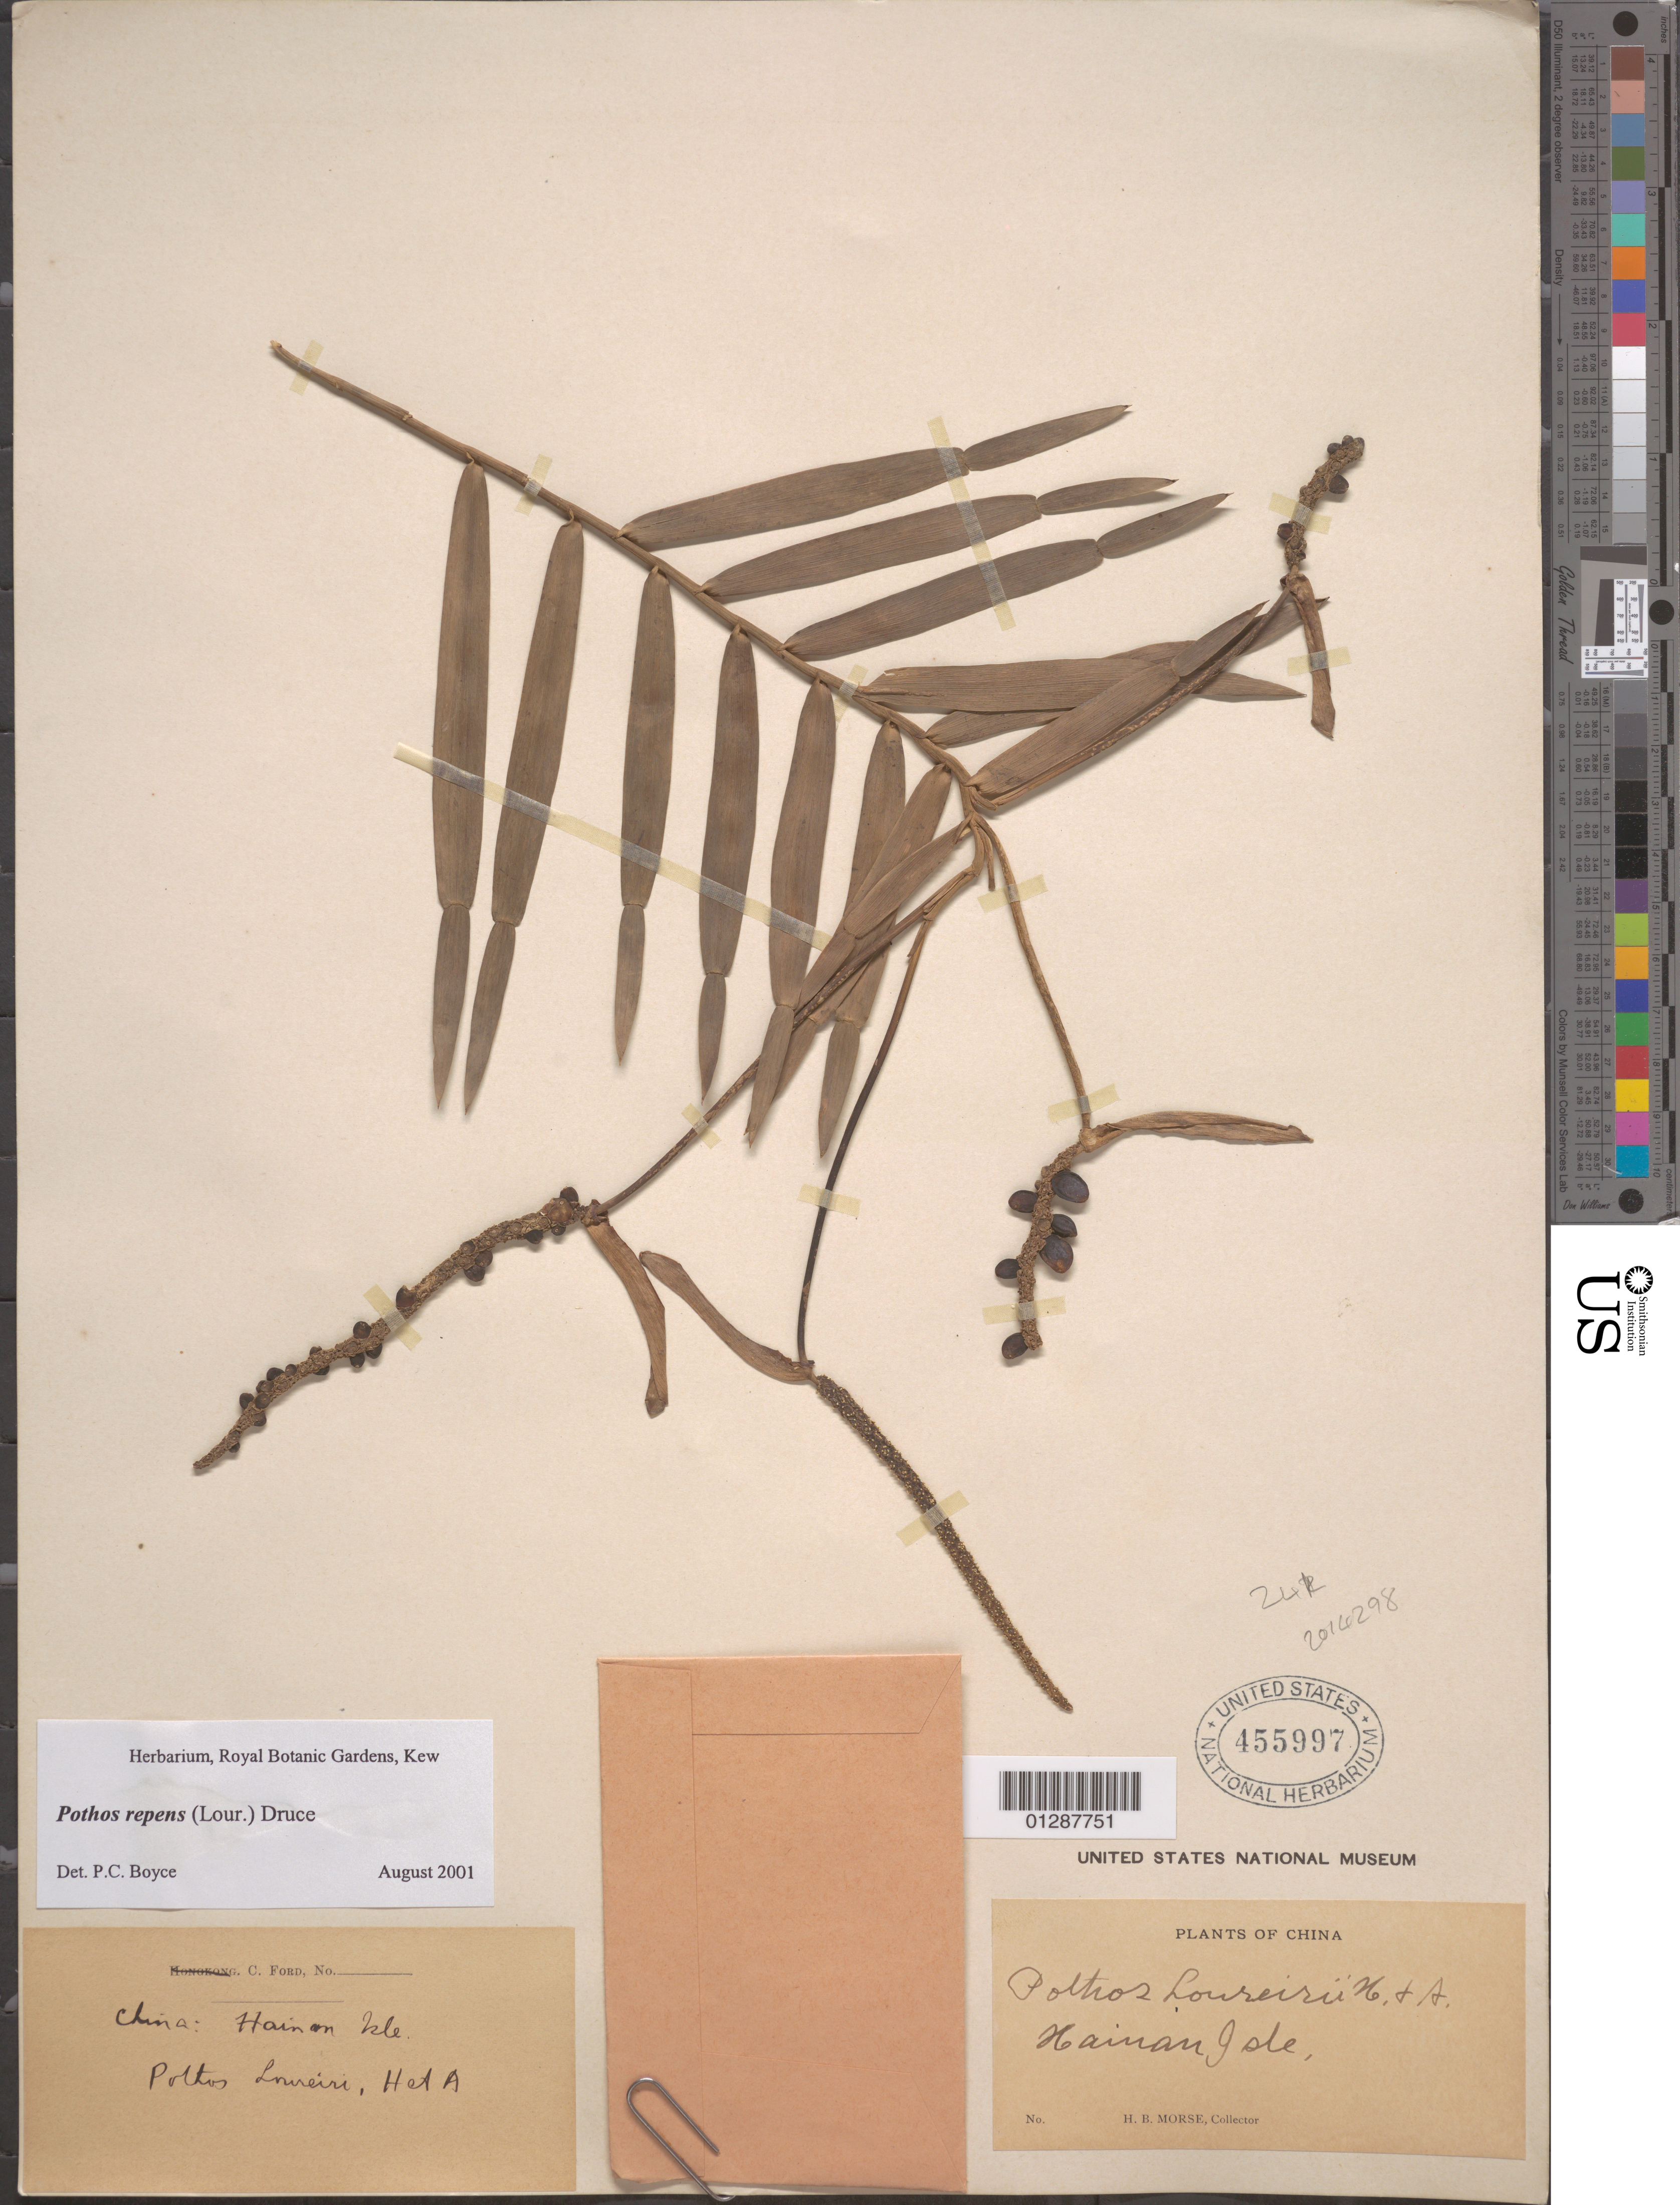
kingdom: Plantae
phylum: Tracheophyta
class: Liliopsida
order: Alismatales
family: Araceae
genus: Pothos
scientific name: Pothos repens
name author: (Lour.) Druce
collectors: H. Morse & C. Ford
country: China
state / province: Hainan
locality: Hainan Isle.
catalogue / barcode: US 455997